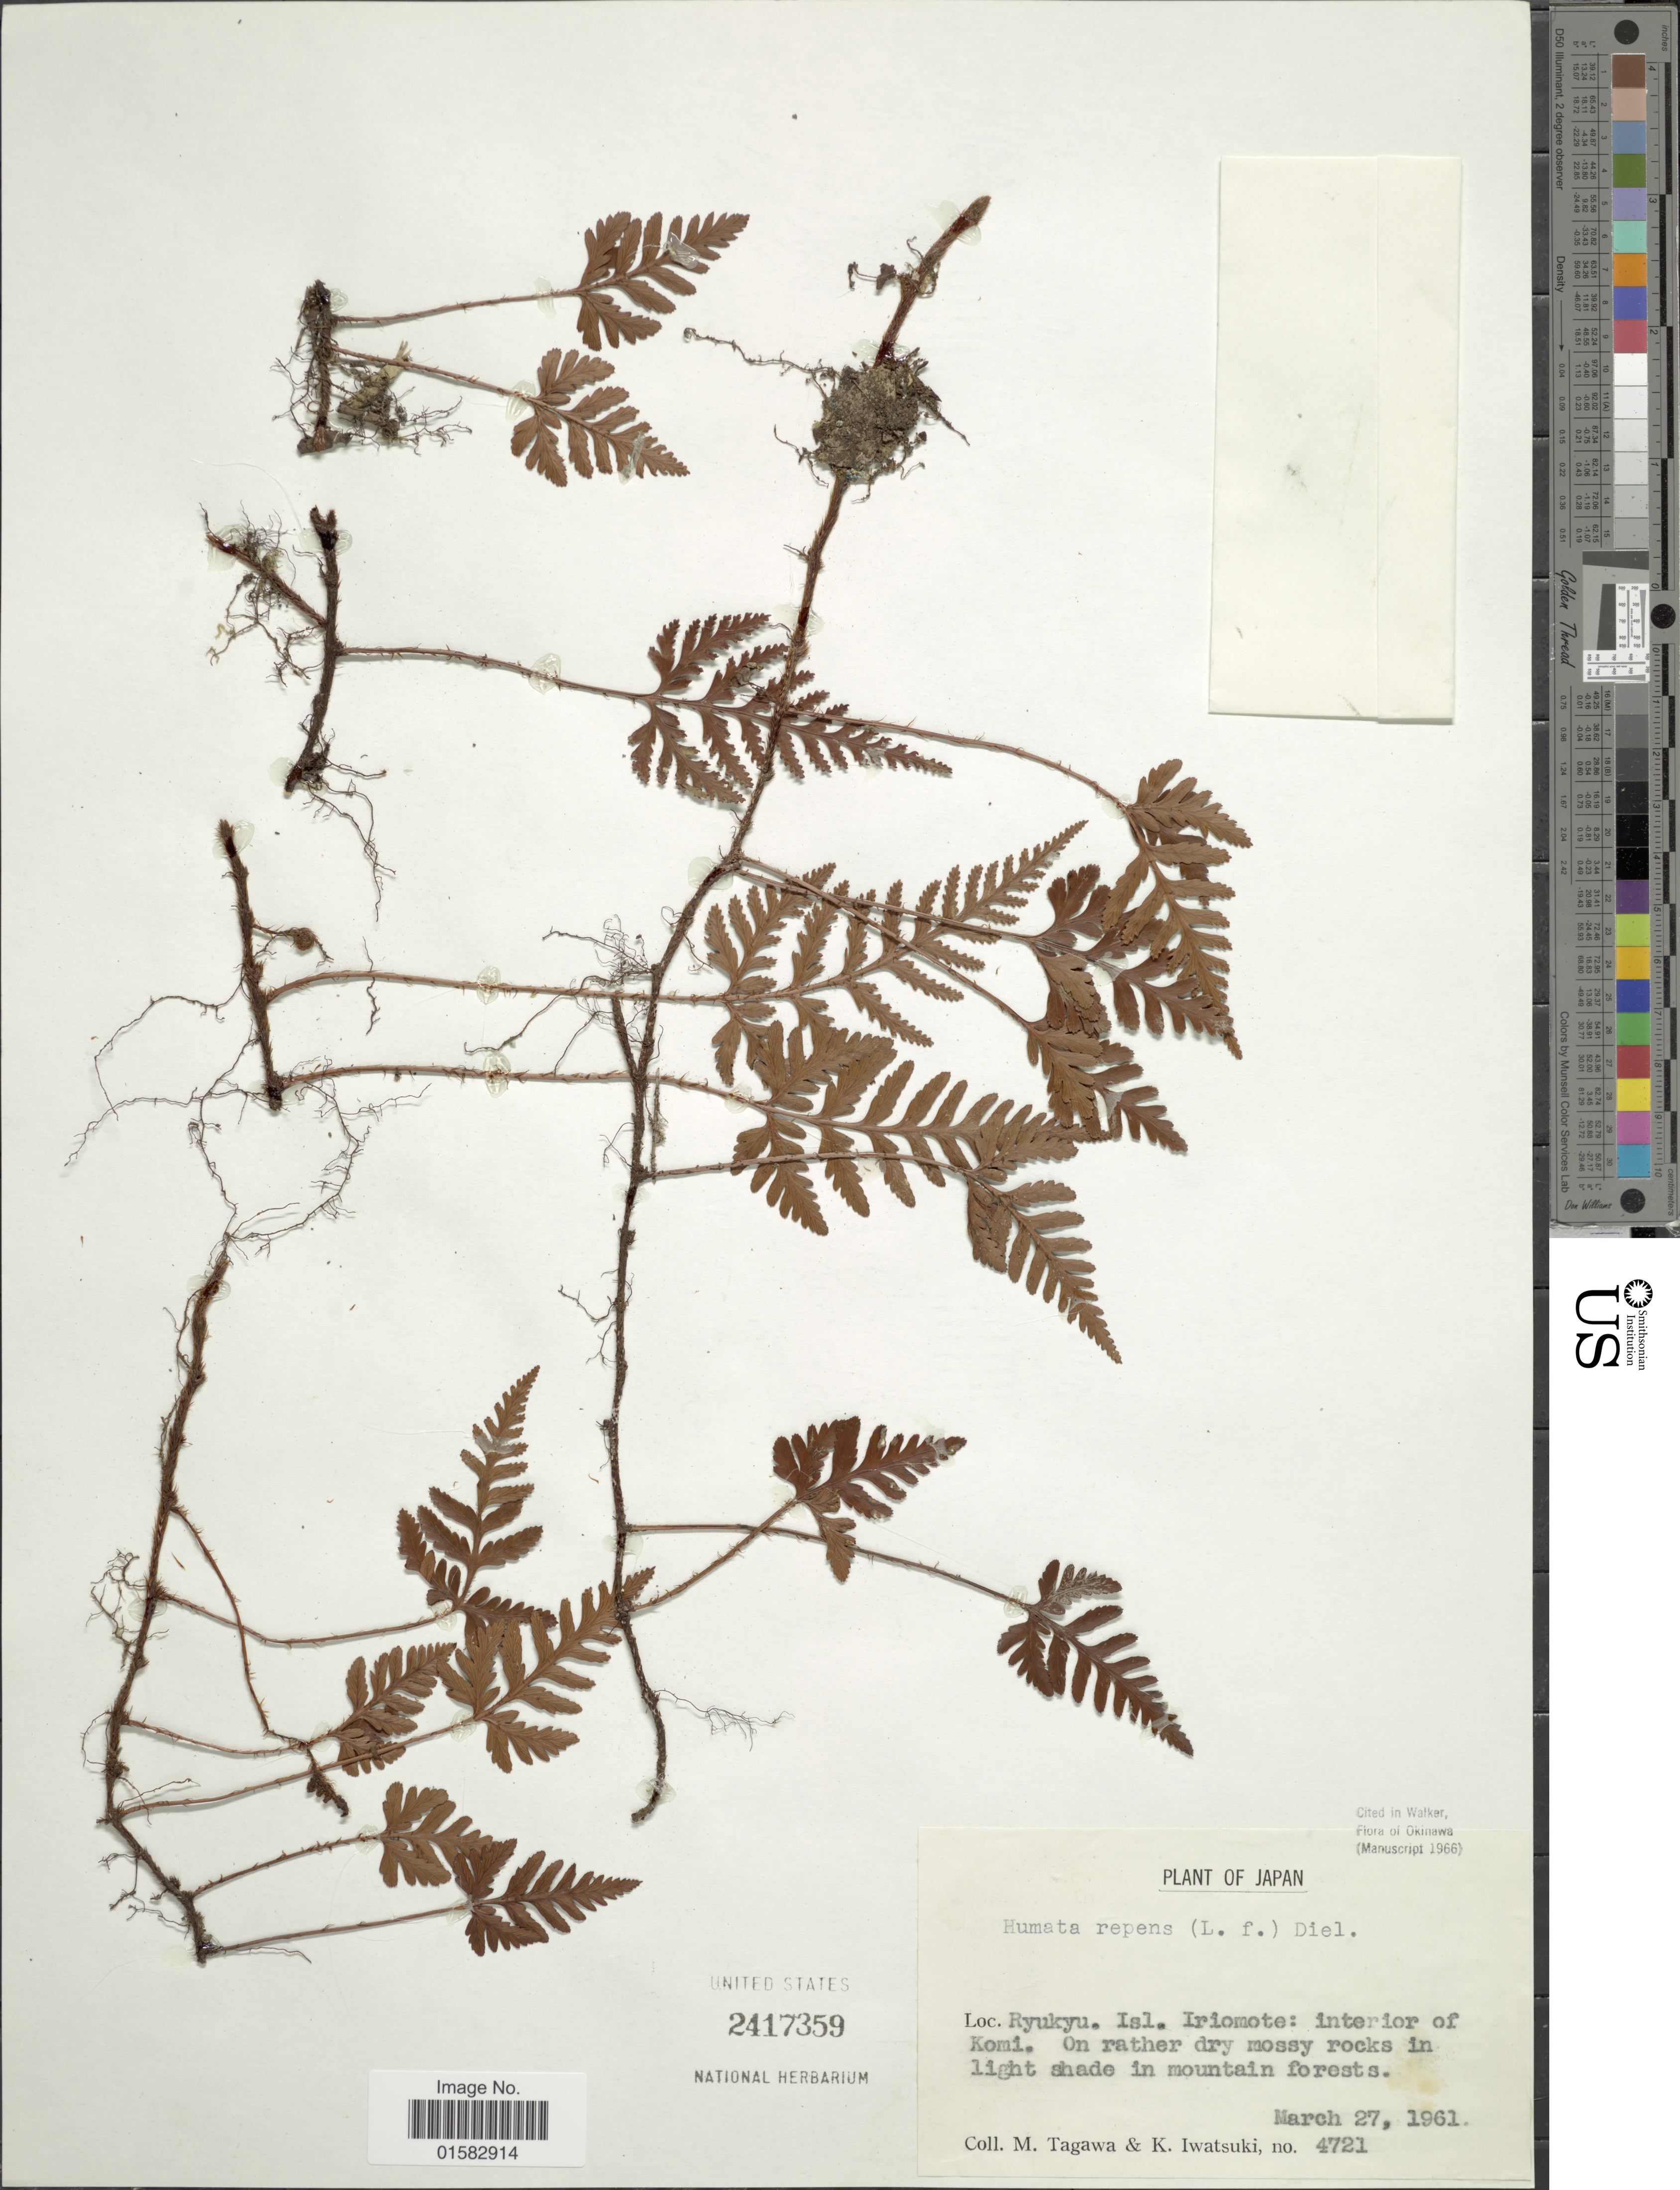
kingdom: Plantae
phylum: Tracheophyta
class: Polypodiopsida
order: Polypodiales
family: Davalliaceae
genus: Davallia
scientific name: Davallia repens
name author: (L. f.) Kuhn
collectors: M. Tagawa & K. Iwatsuki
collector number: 4721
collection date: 1961-03-27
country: Japan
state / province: Okinawa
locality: Ryukyu. Isl, Iriomote: interior of Komi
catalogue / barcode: US 2417359